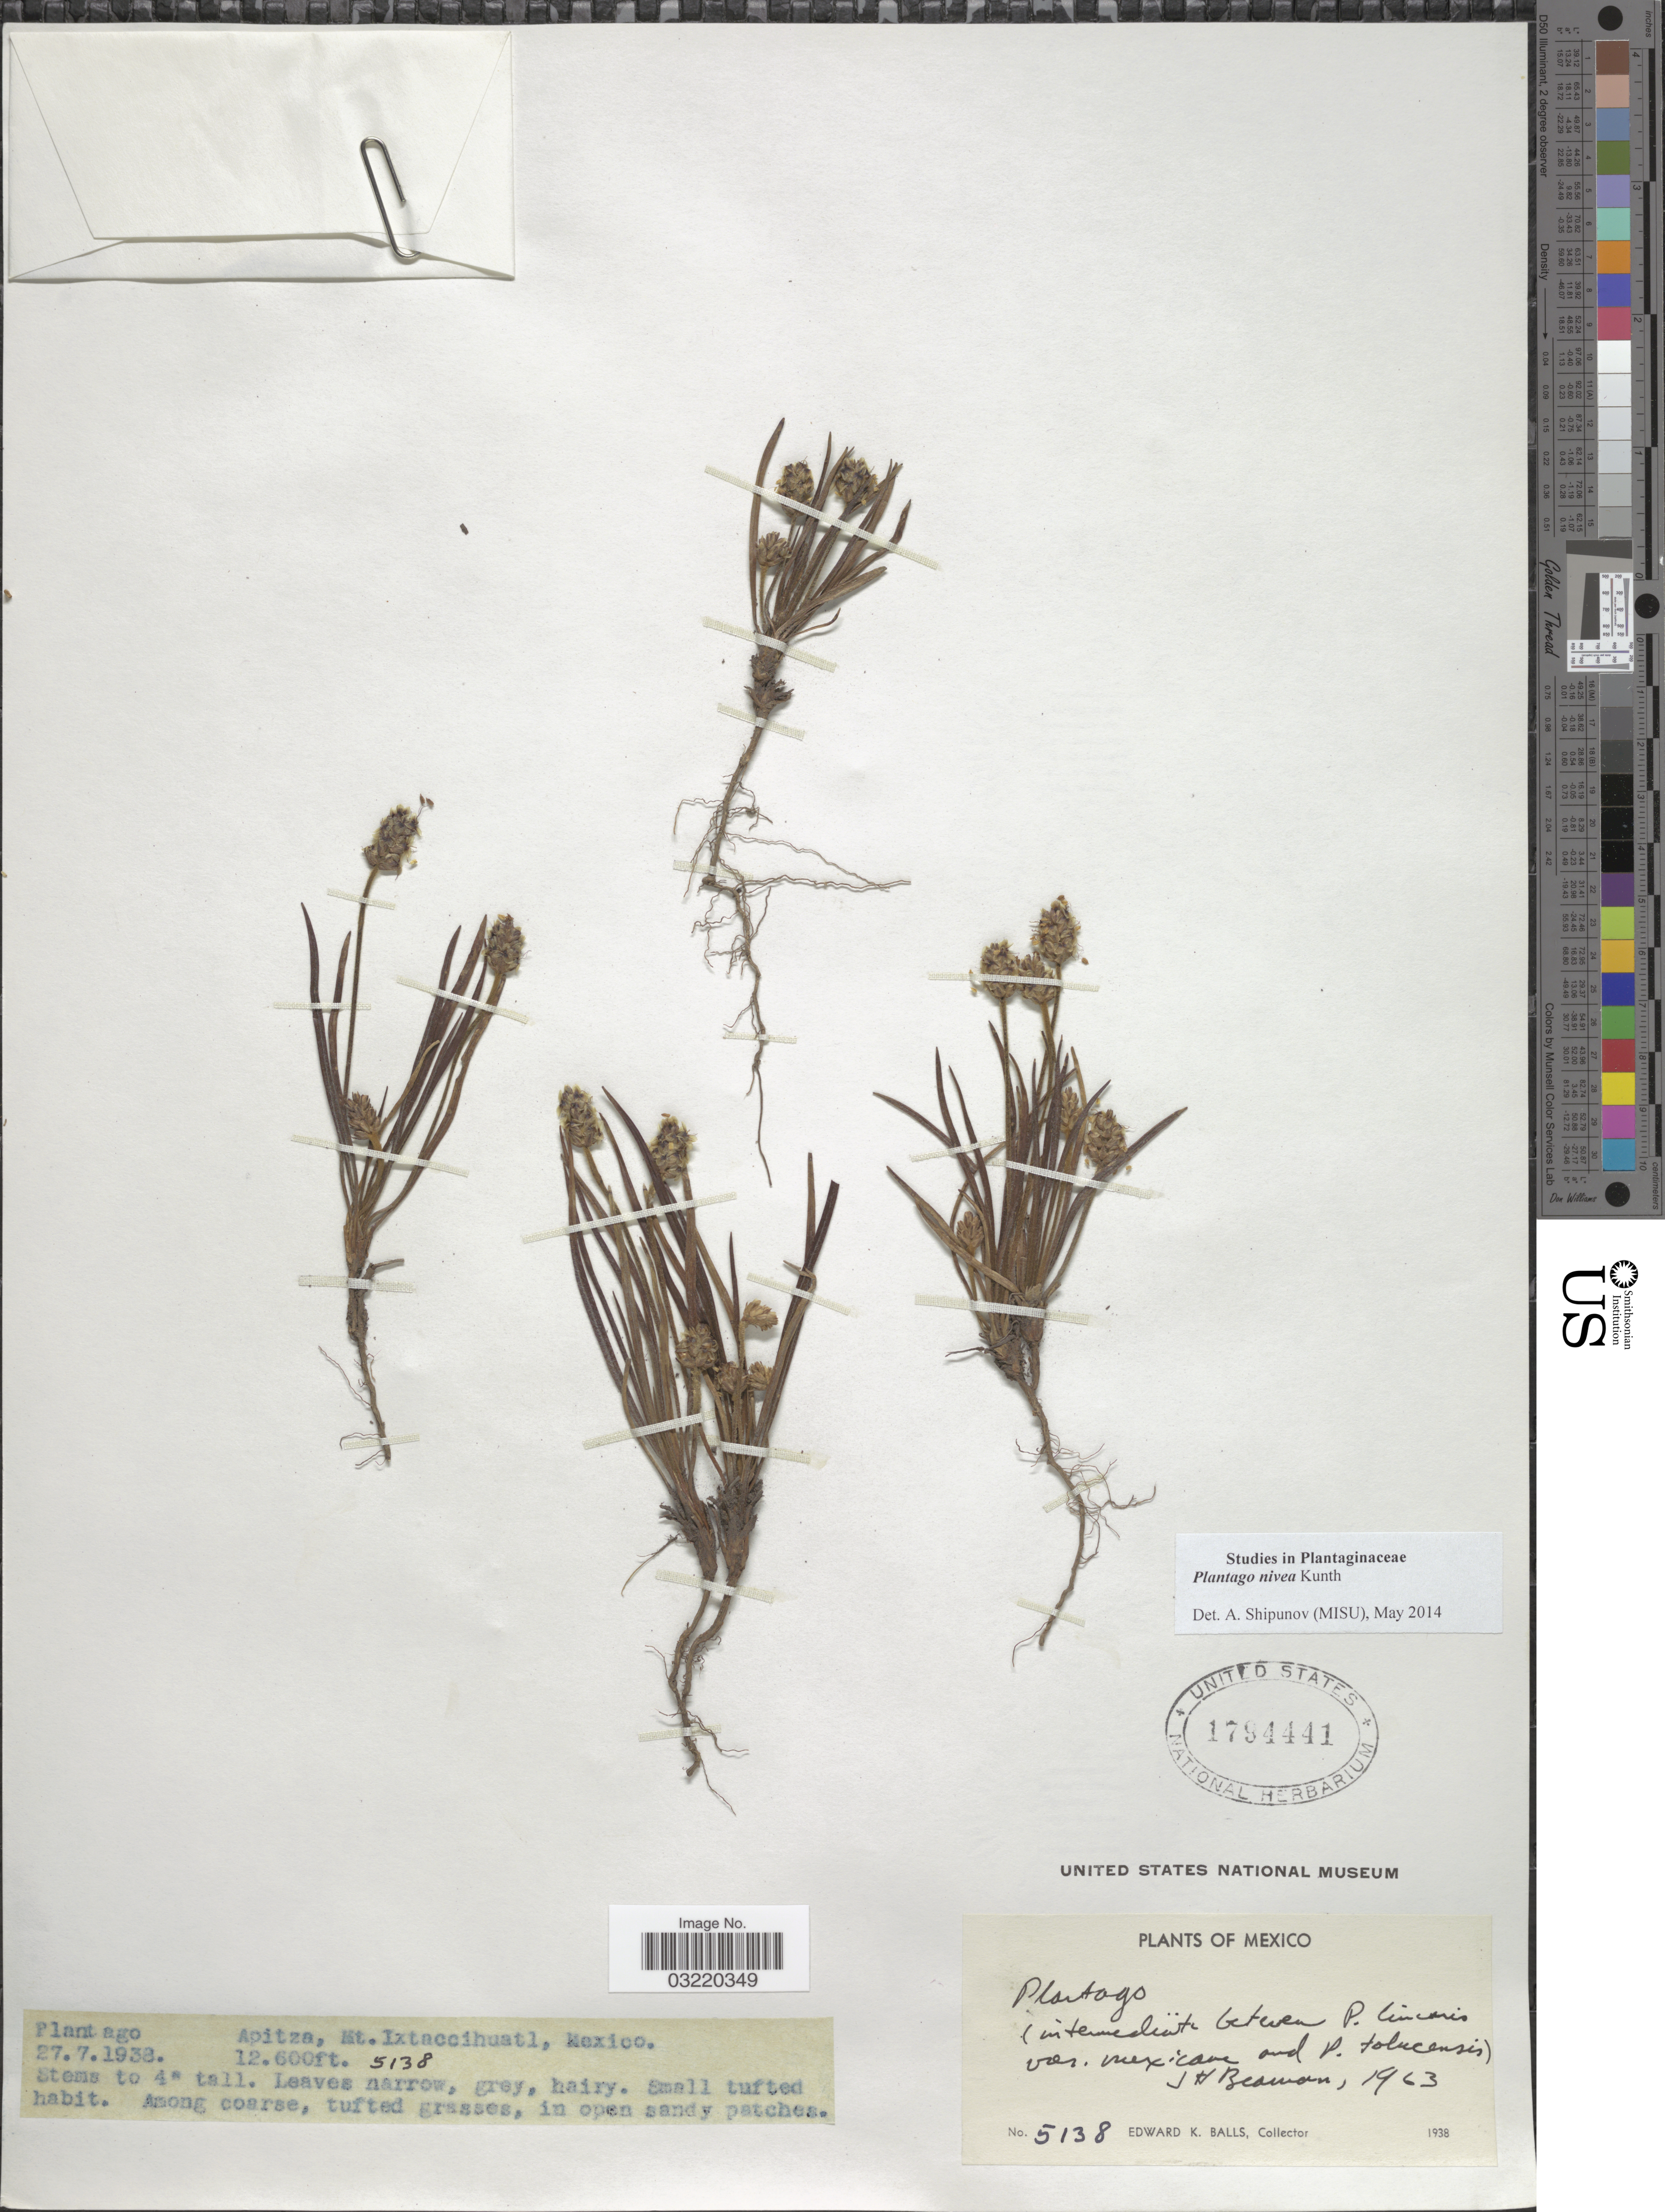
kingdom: Plantae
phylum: Tracheophyta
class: Magnoliopsida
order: Lamiales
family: Plantaginaceae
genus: Plantago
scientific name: Plantago nivea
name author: Kunth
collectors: E. K. Balls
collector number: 5138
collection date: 1938-07-27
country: Mexico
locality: Apitza, Mt. Ixtaccihuatl.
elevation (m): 3840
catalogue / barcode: US 1794441